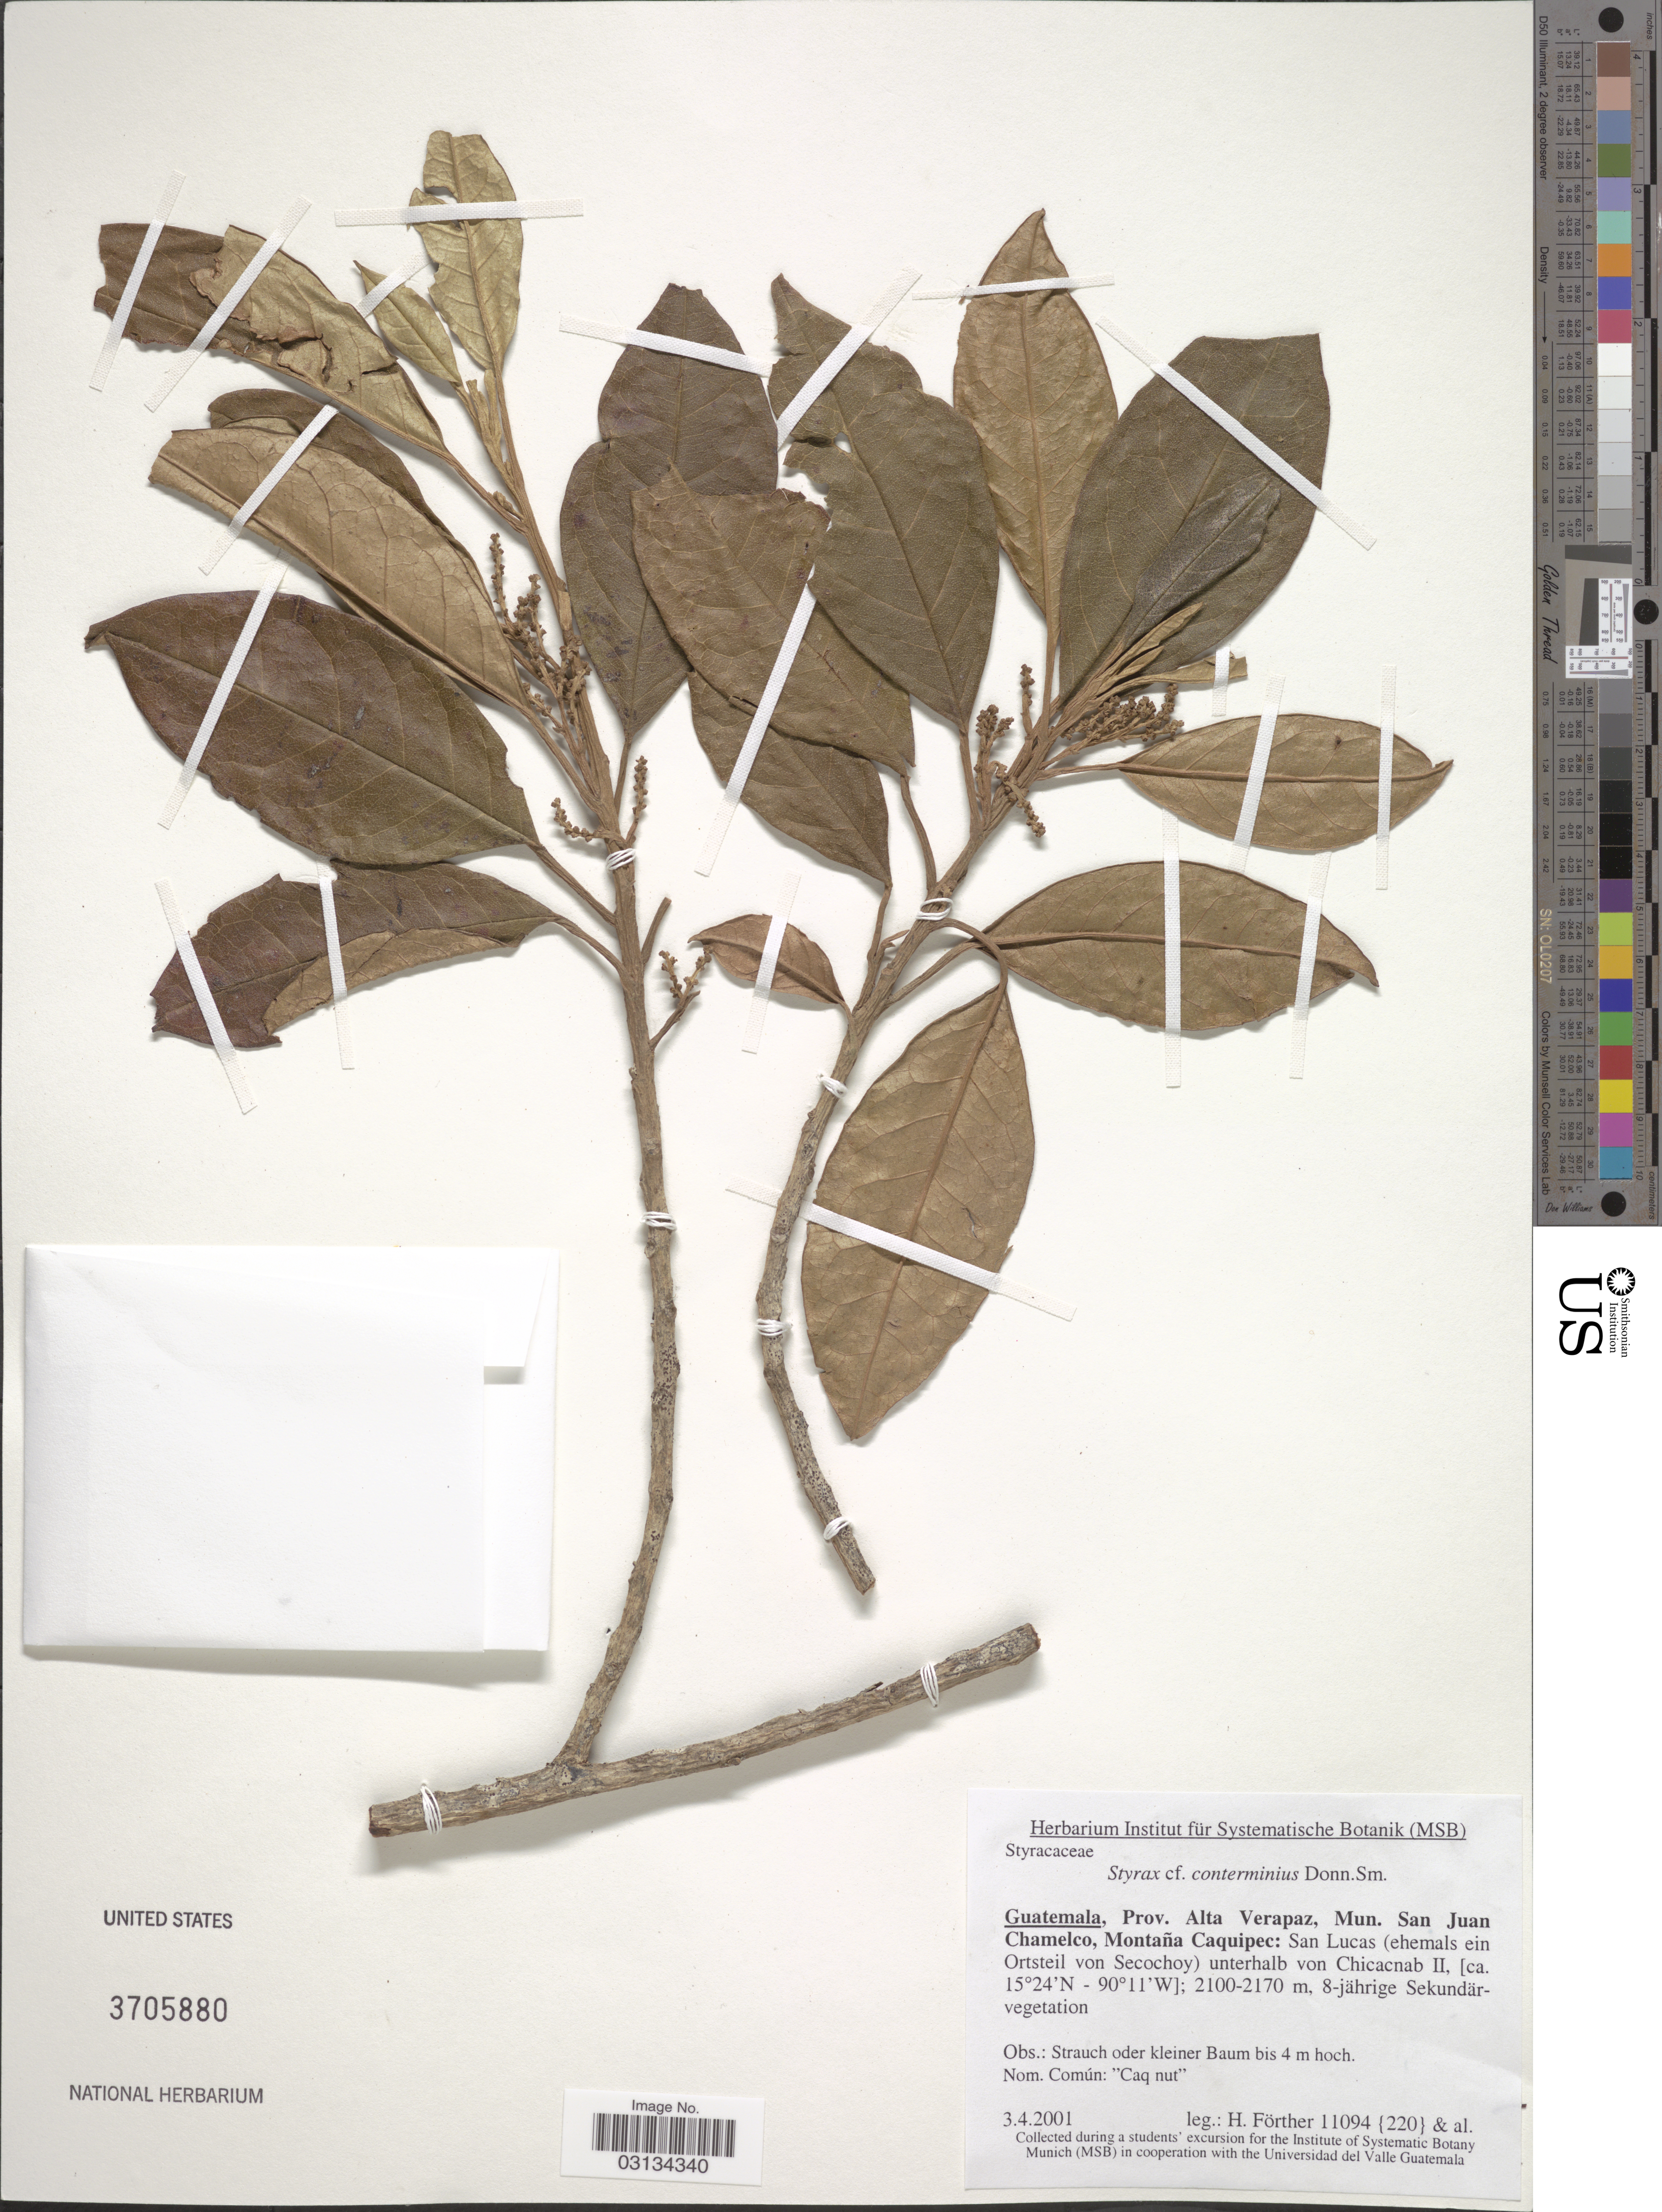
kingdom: Plantae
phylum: Tracheophyta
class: Magnoliopsida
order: Ericales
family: Styracaceae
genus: Styrax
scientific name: Styrax conterminus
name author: Donn. Sm.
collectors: H. Förther & et al.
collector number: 11094/220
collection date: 2001-04-03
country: Guatemala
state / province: Alta Verapaz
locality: Prov. Alta Verapaz, Mun. San Juan Chamelco, Montaña Caquipec: San Lucas (ehemals ein Ortseil von Secochoy) unterhalb von Chicacnab II.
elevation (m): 2100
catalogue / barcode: US 3705880